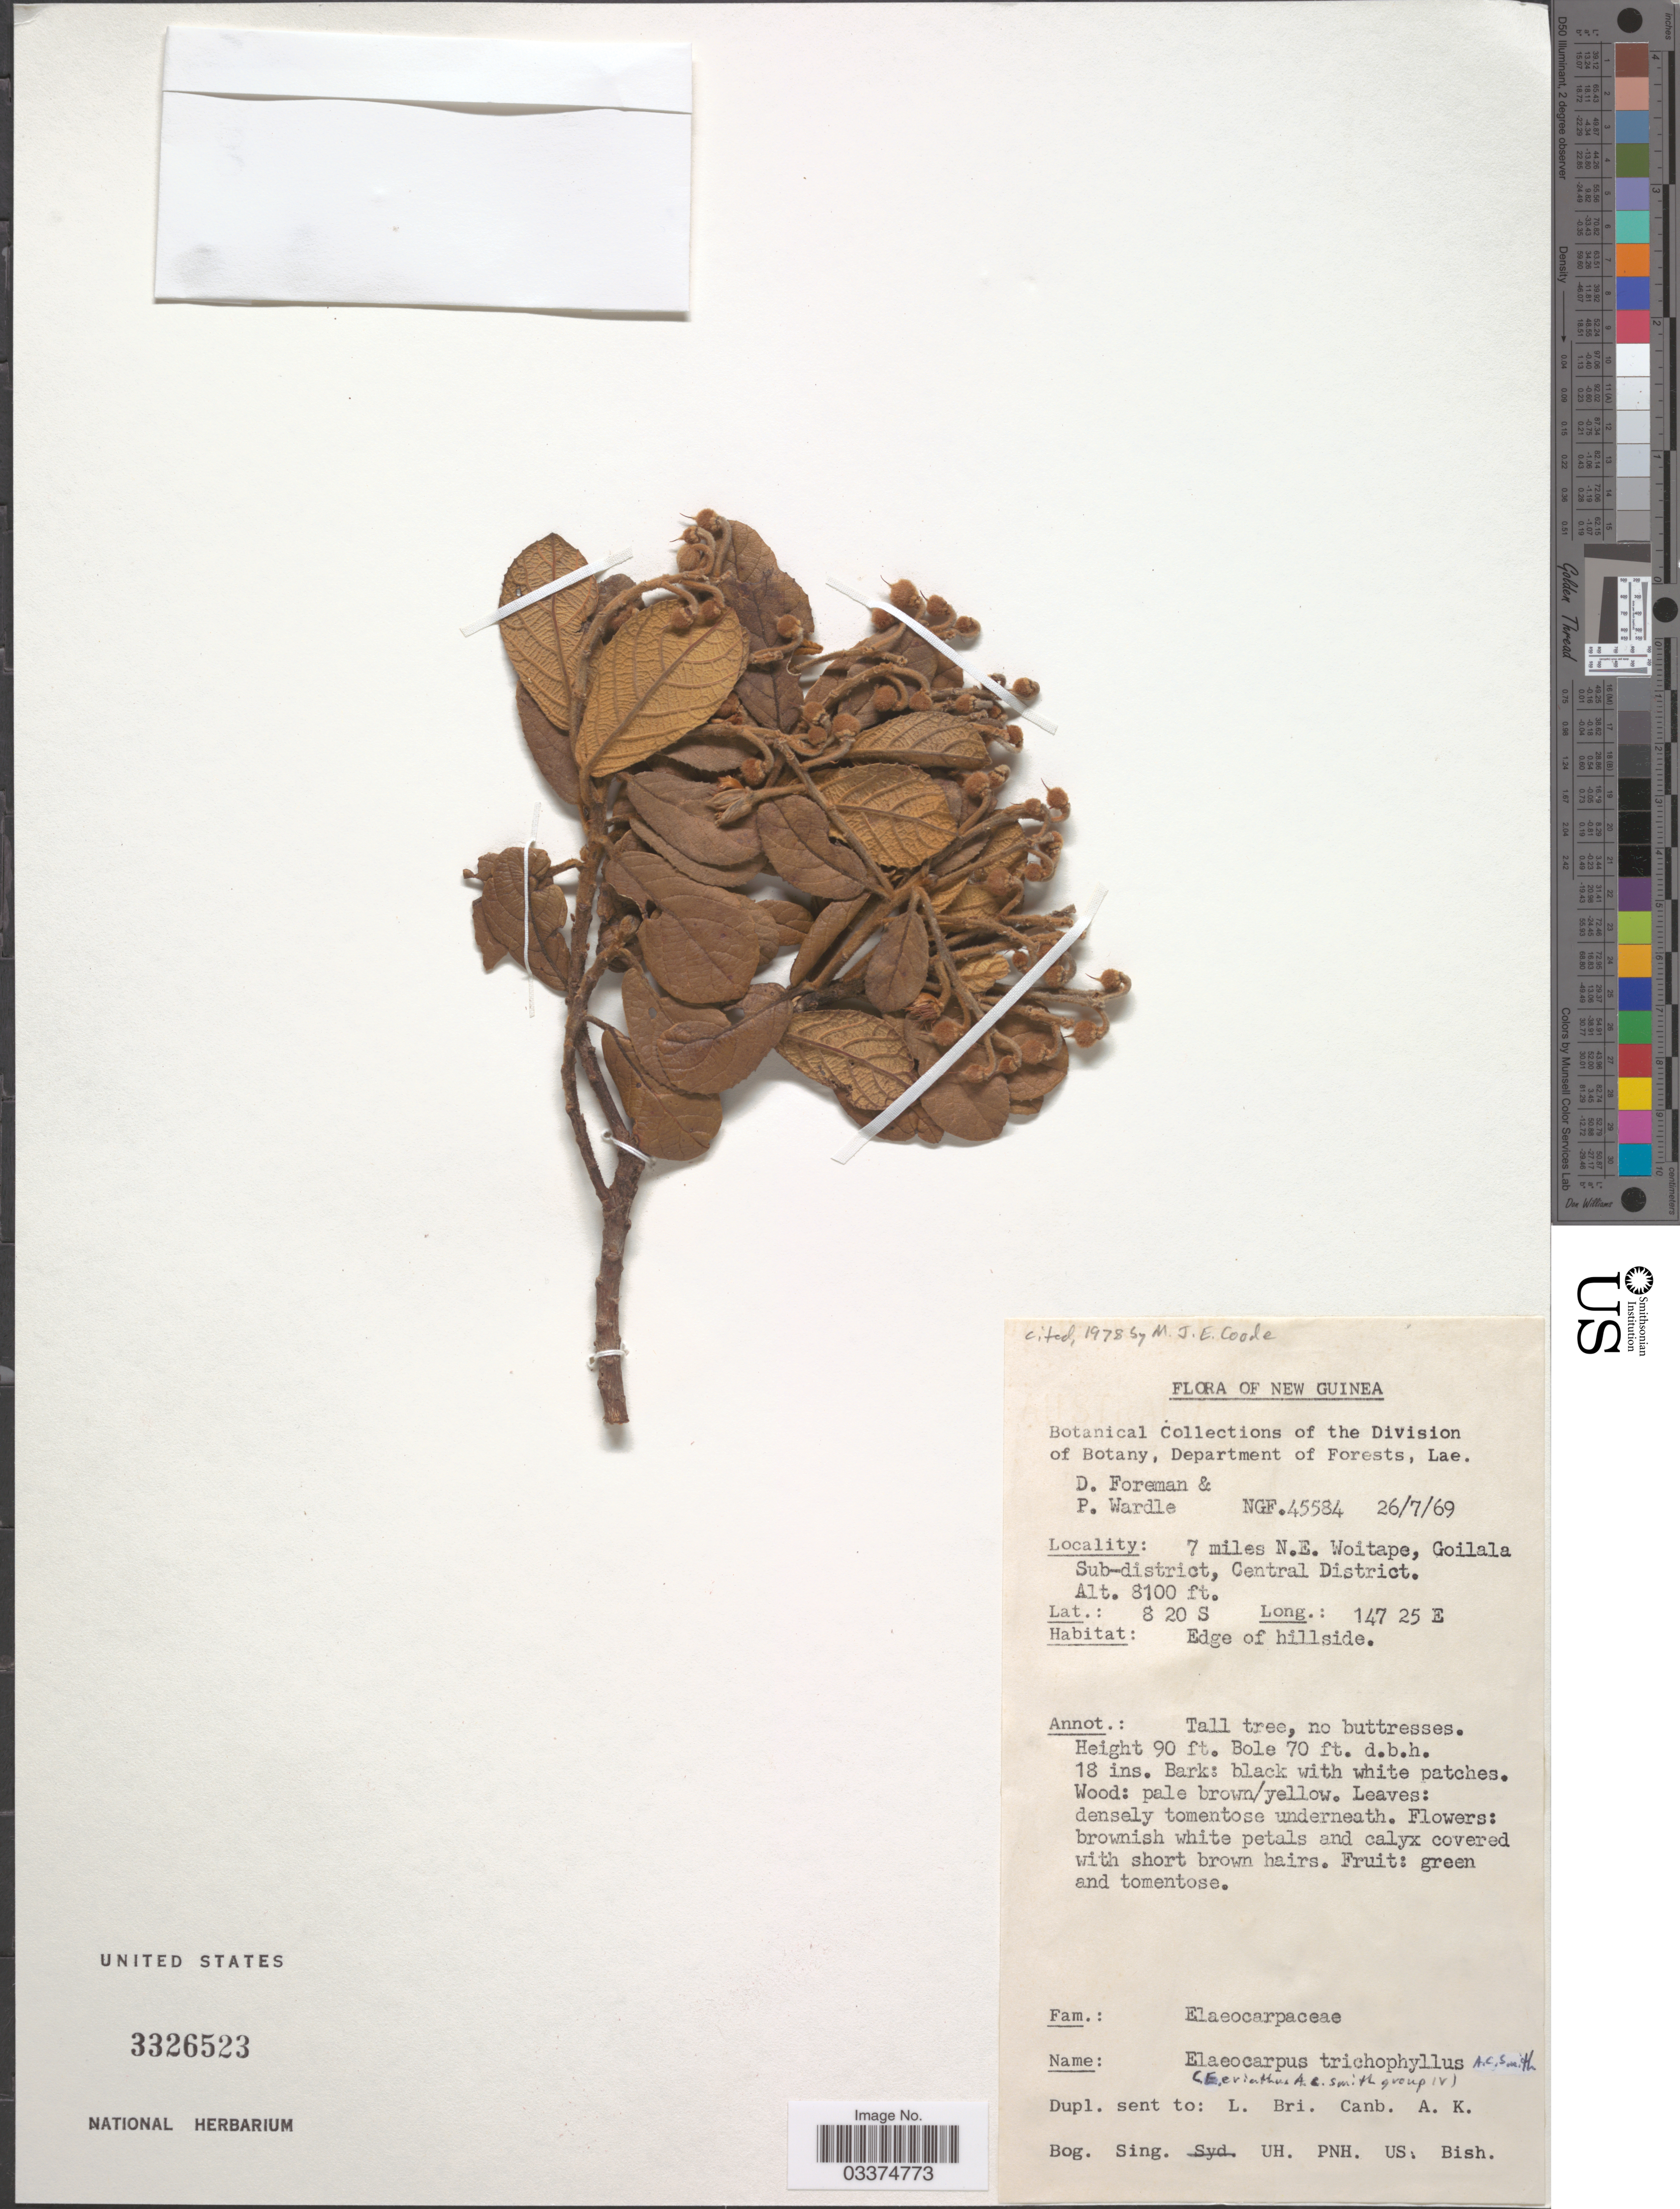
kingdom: Plantae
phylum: Tracheophyta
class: Magnoliopsida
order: Oxalidales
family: Elaeocarpaceae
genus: Elaeocarpus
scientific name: Elaeocarpus trichophyllus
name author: A.C. Sm.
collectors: D. Foreman & P. Wardle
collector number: NGF.45584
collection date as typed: Transcribed d/m/y: 26/7/69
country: Papua New Guinea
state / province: Central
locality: New Guinea. 7 miles N.E. Woitape, Goilala Sub-district, Central District.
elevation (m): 2469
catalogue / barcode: US 3326523